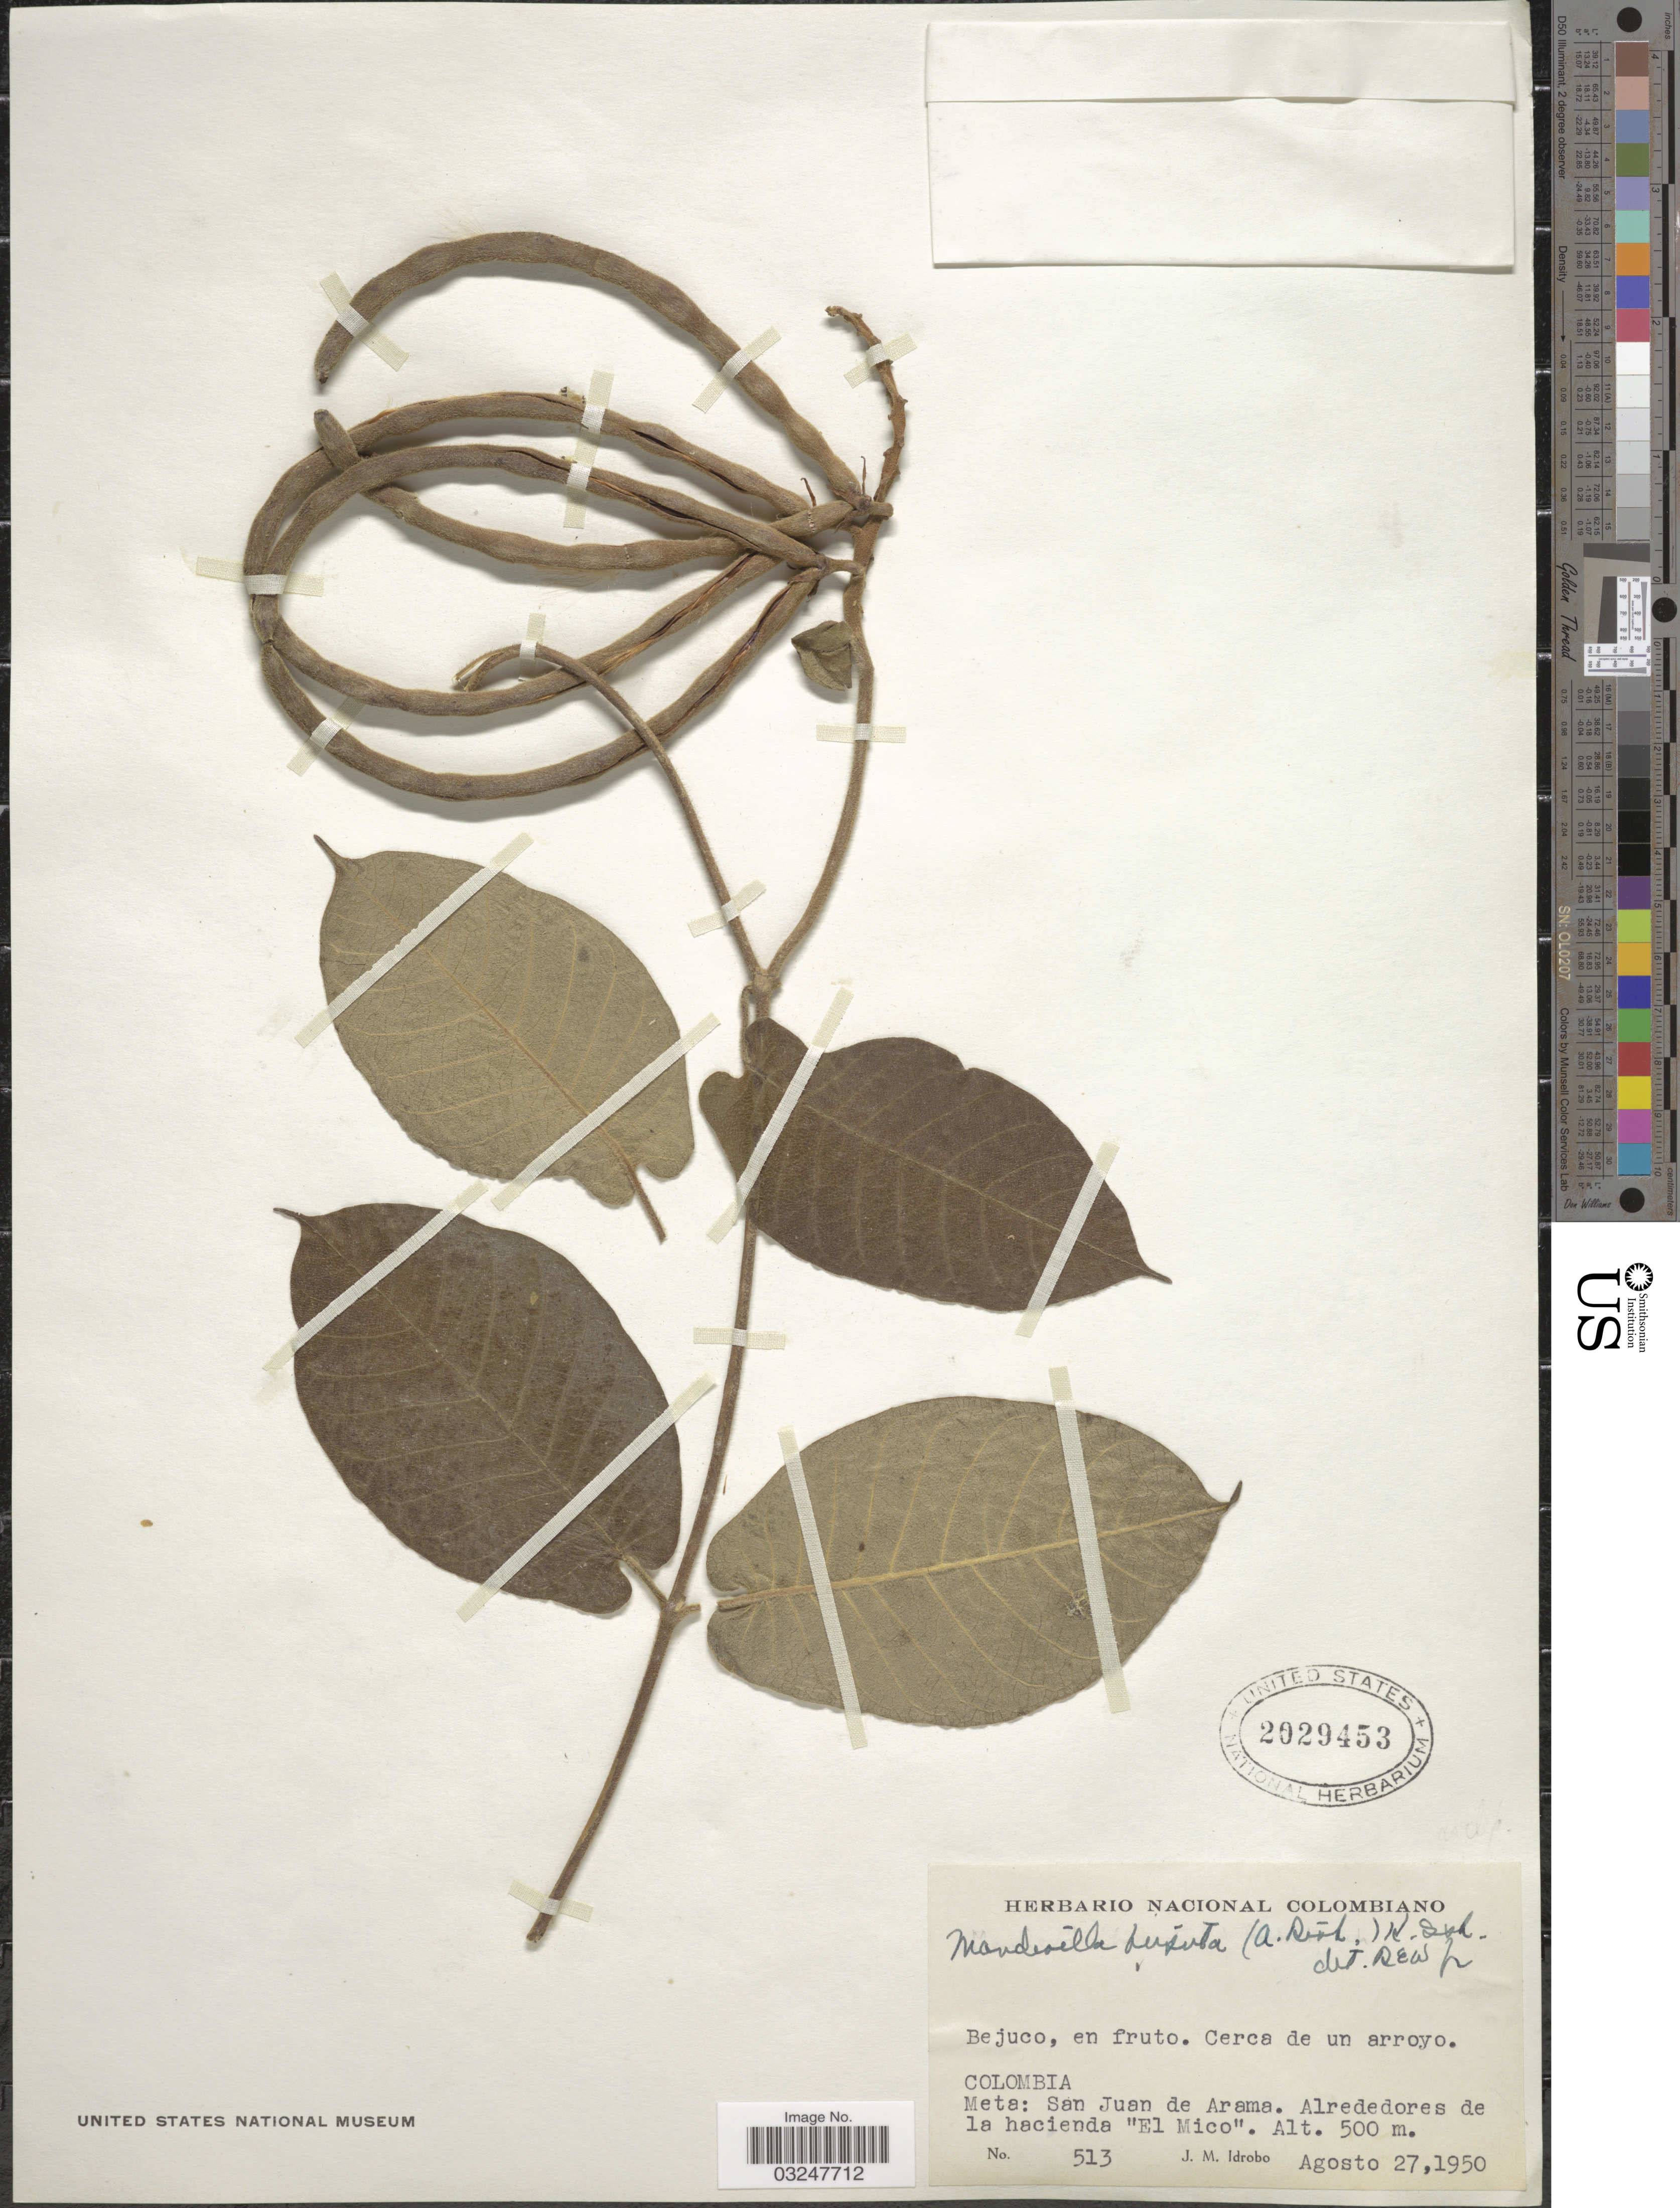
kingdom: Plantae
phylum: Tracheophyta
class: Magnoliopsida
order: Gentianales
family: Apocynaceae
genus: Mandevilla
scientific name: Mandevilla hirsuta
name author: (Rich.) K. Schum.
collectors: J. M. Idrobo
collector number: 513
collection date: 1950-08-27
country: Colombia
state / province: Meta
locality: Meta: San Juan Arama, Alrededores de la hacienda "El Mico", Cerca de un arroyo.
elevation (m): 500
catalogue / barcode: US 2029453